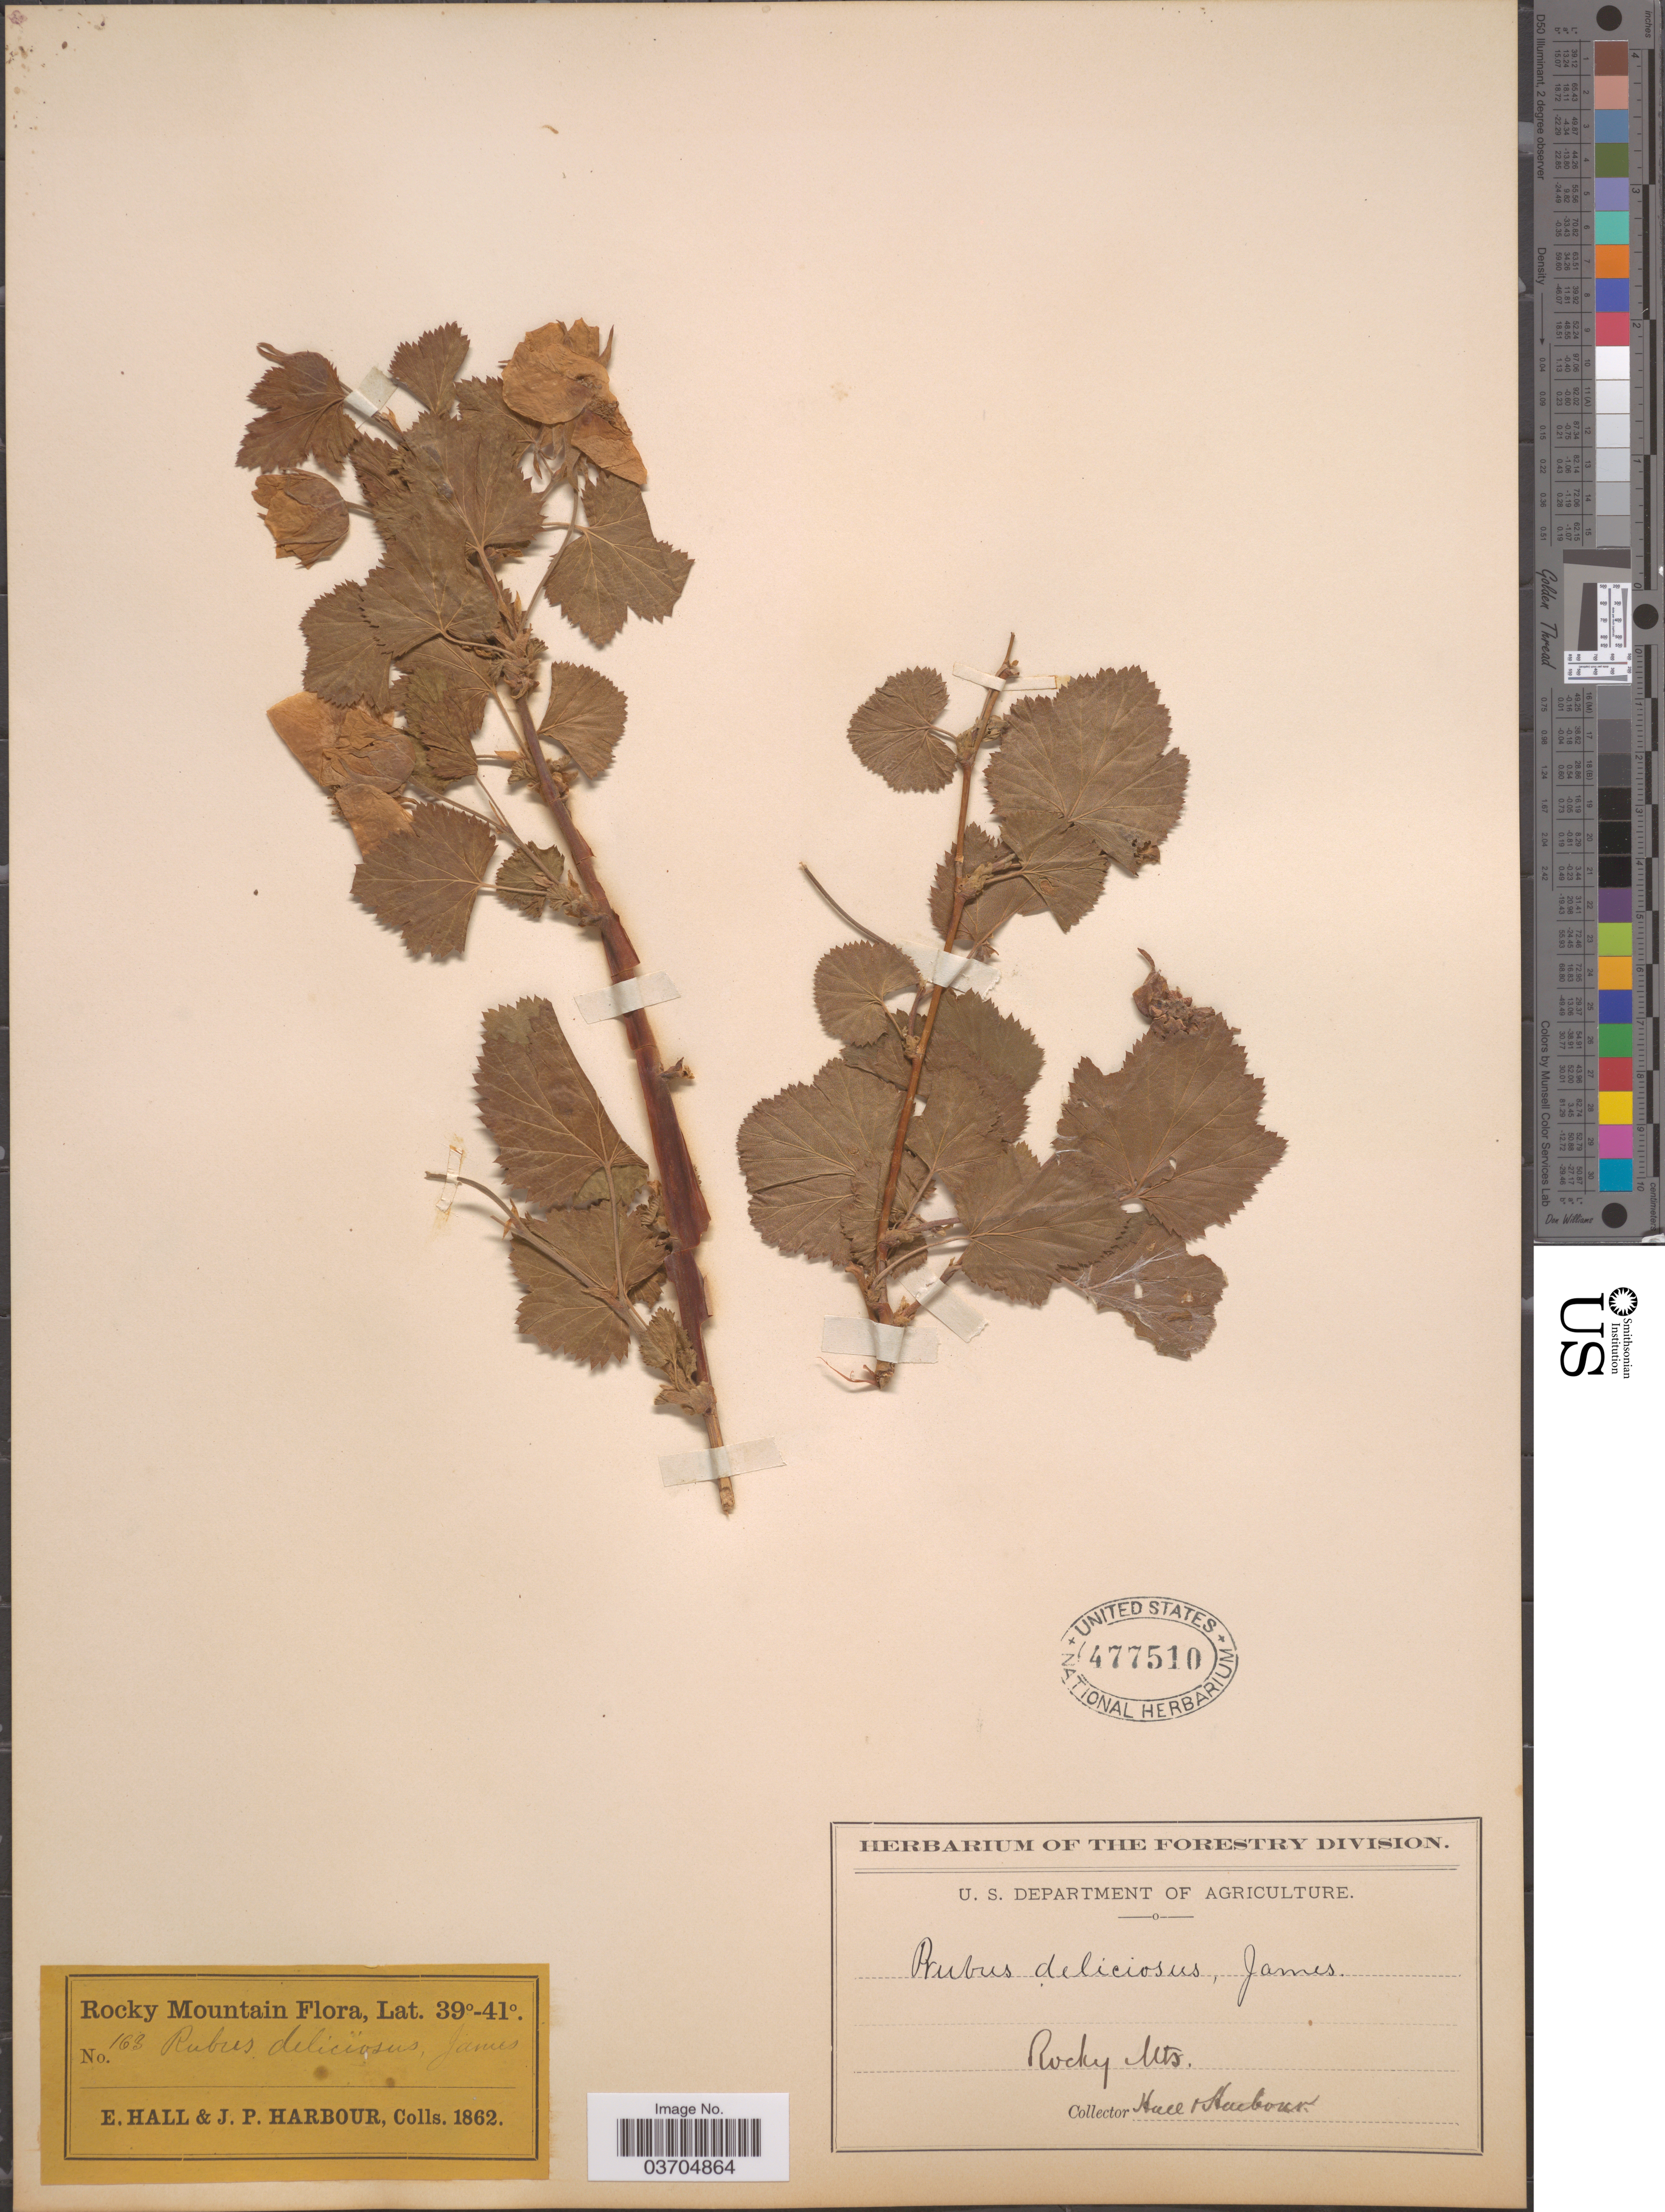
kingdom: Plantae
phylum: Tracheophyta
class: Magnoliopsida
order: Rosales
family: Rosaceae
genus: Rubus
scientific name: Rubus deliciosus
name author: Torr.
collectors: E. Hall & J. Harbour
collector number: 163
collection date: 1862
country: United States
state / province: Colorado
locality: Rocky Mountain.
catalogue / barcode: US 477510